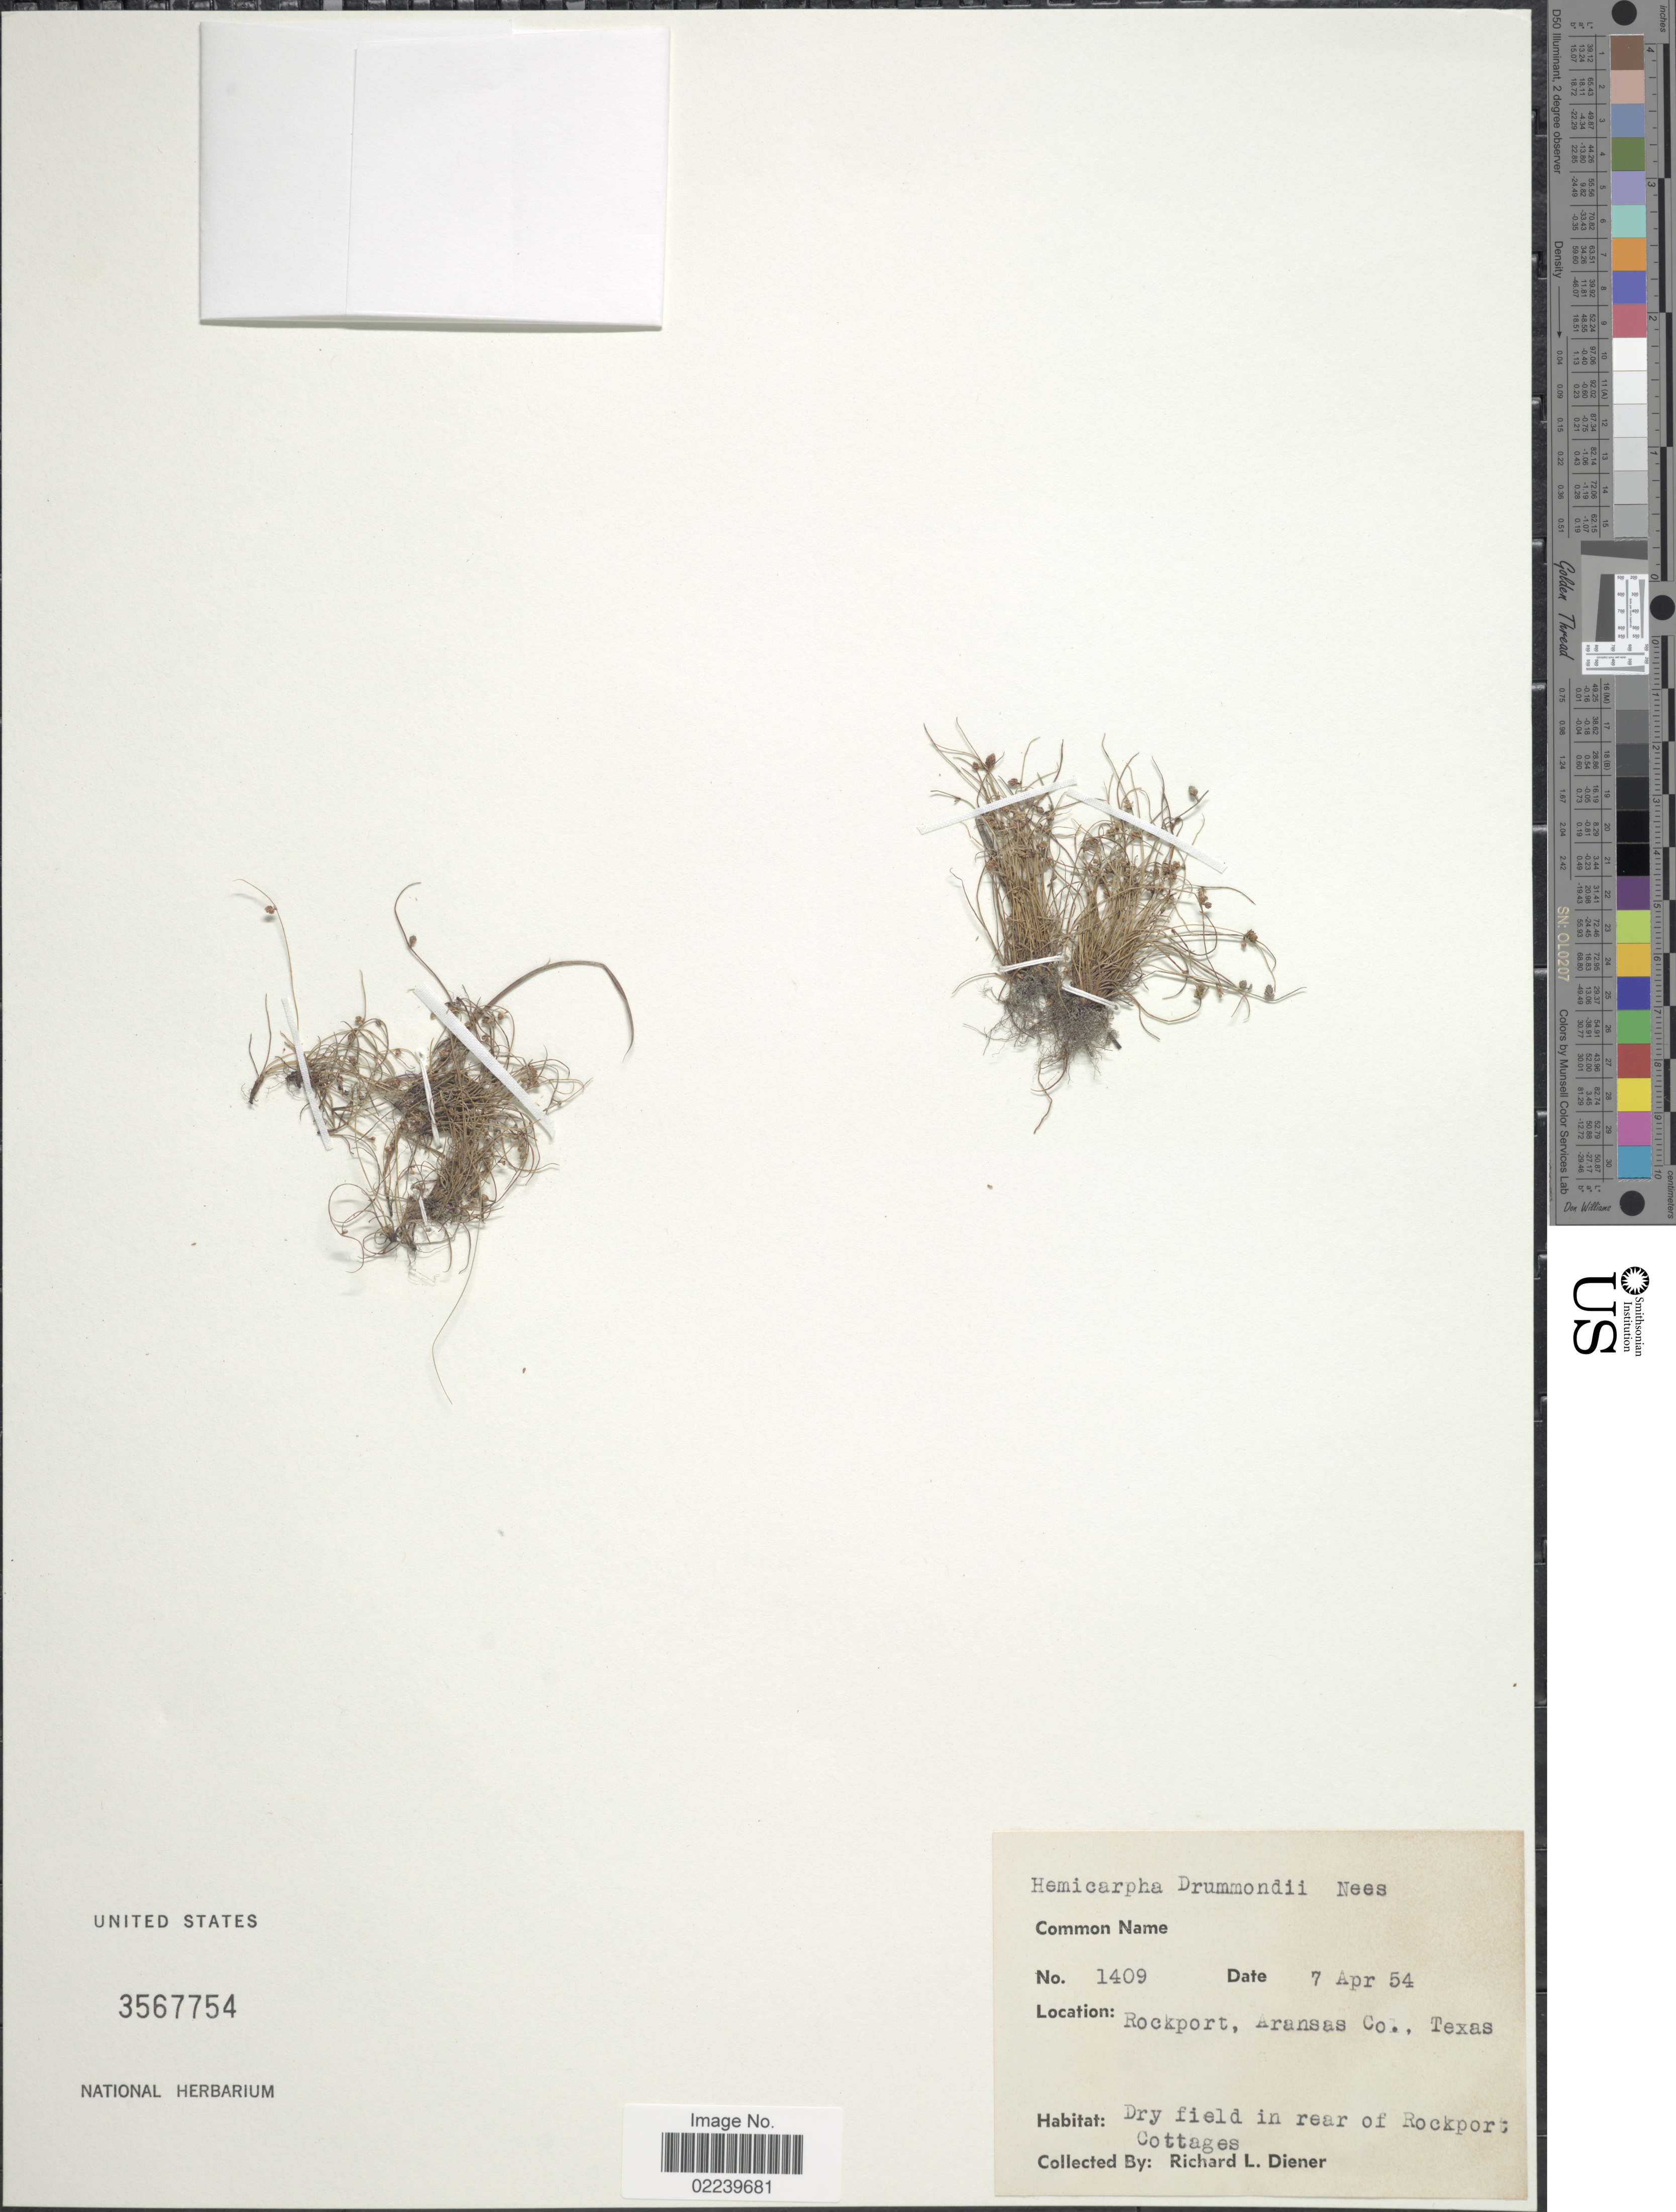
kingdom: Plantae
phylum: Tracheophyta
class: Liliopsida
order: Poales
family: Cyperaceae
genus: Cyperus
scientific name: Cyperus hemidrummondii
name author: Goetgh.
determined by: Strong, M. T., (US), Smithsonian Institution - National Museum of Natural History (UNITED STATES)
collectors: R. Diener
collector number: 1409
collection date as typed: Transcribed d/m/y: 7/4/54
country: United States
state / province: Texas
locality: Rockport, Aransas Co., Texas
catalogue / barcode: US 3567754